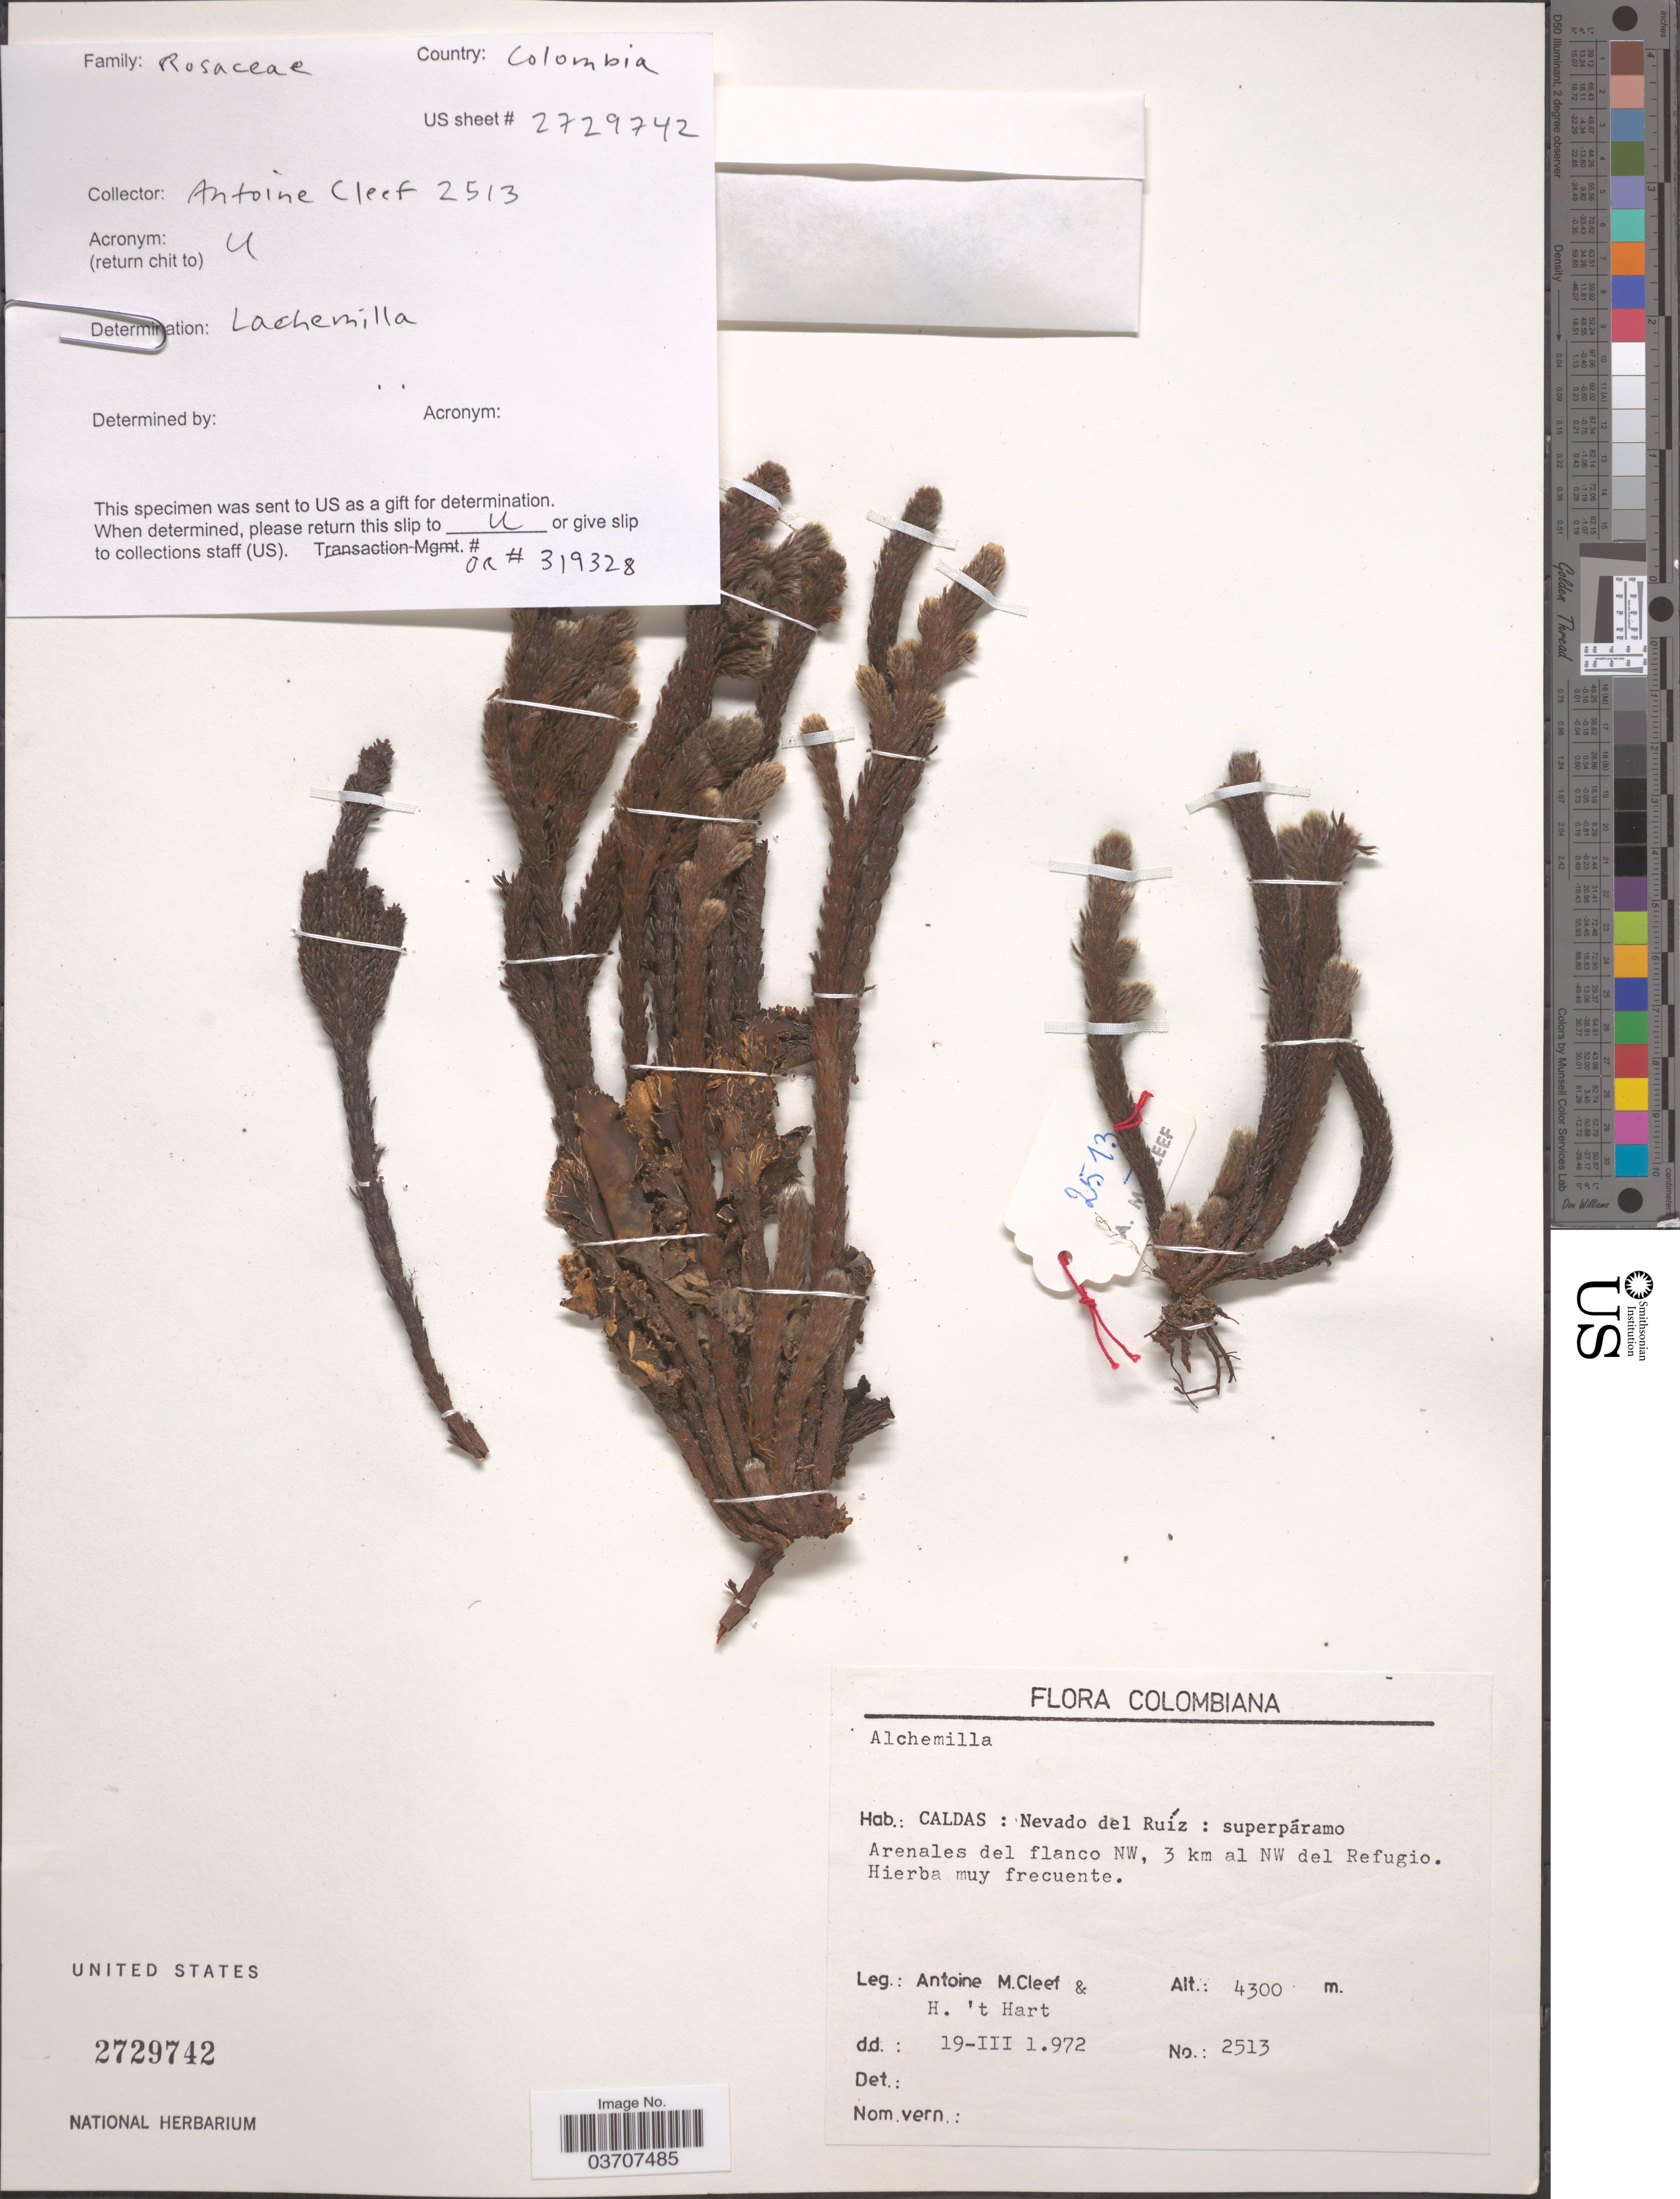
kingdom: Plantae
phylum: Tracheophyta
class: Magnoliopsida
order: Rosales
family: Rosaceae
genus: Alchemilla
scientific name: Alchemilla nivalis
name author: Kunth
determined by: Dorr, L. J., (BOT), Smithsonian Institution - National Museum of Natural History (UNITED STATES)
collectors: A. M. Cleef & H. Hart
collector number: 2513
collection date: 1972-03-19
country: Colombia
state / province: Caldas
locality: Nevado del Ruíz: superpáramo. Arenales del flanco NW, 3 km al NW del Refugio.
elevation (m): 4300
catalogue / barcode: US 2729742